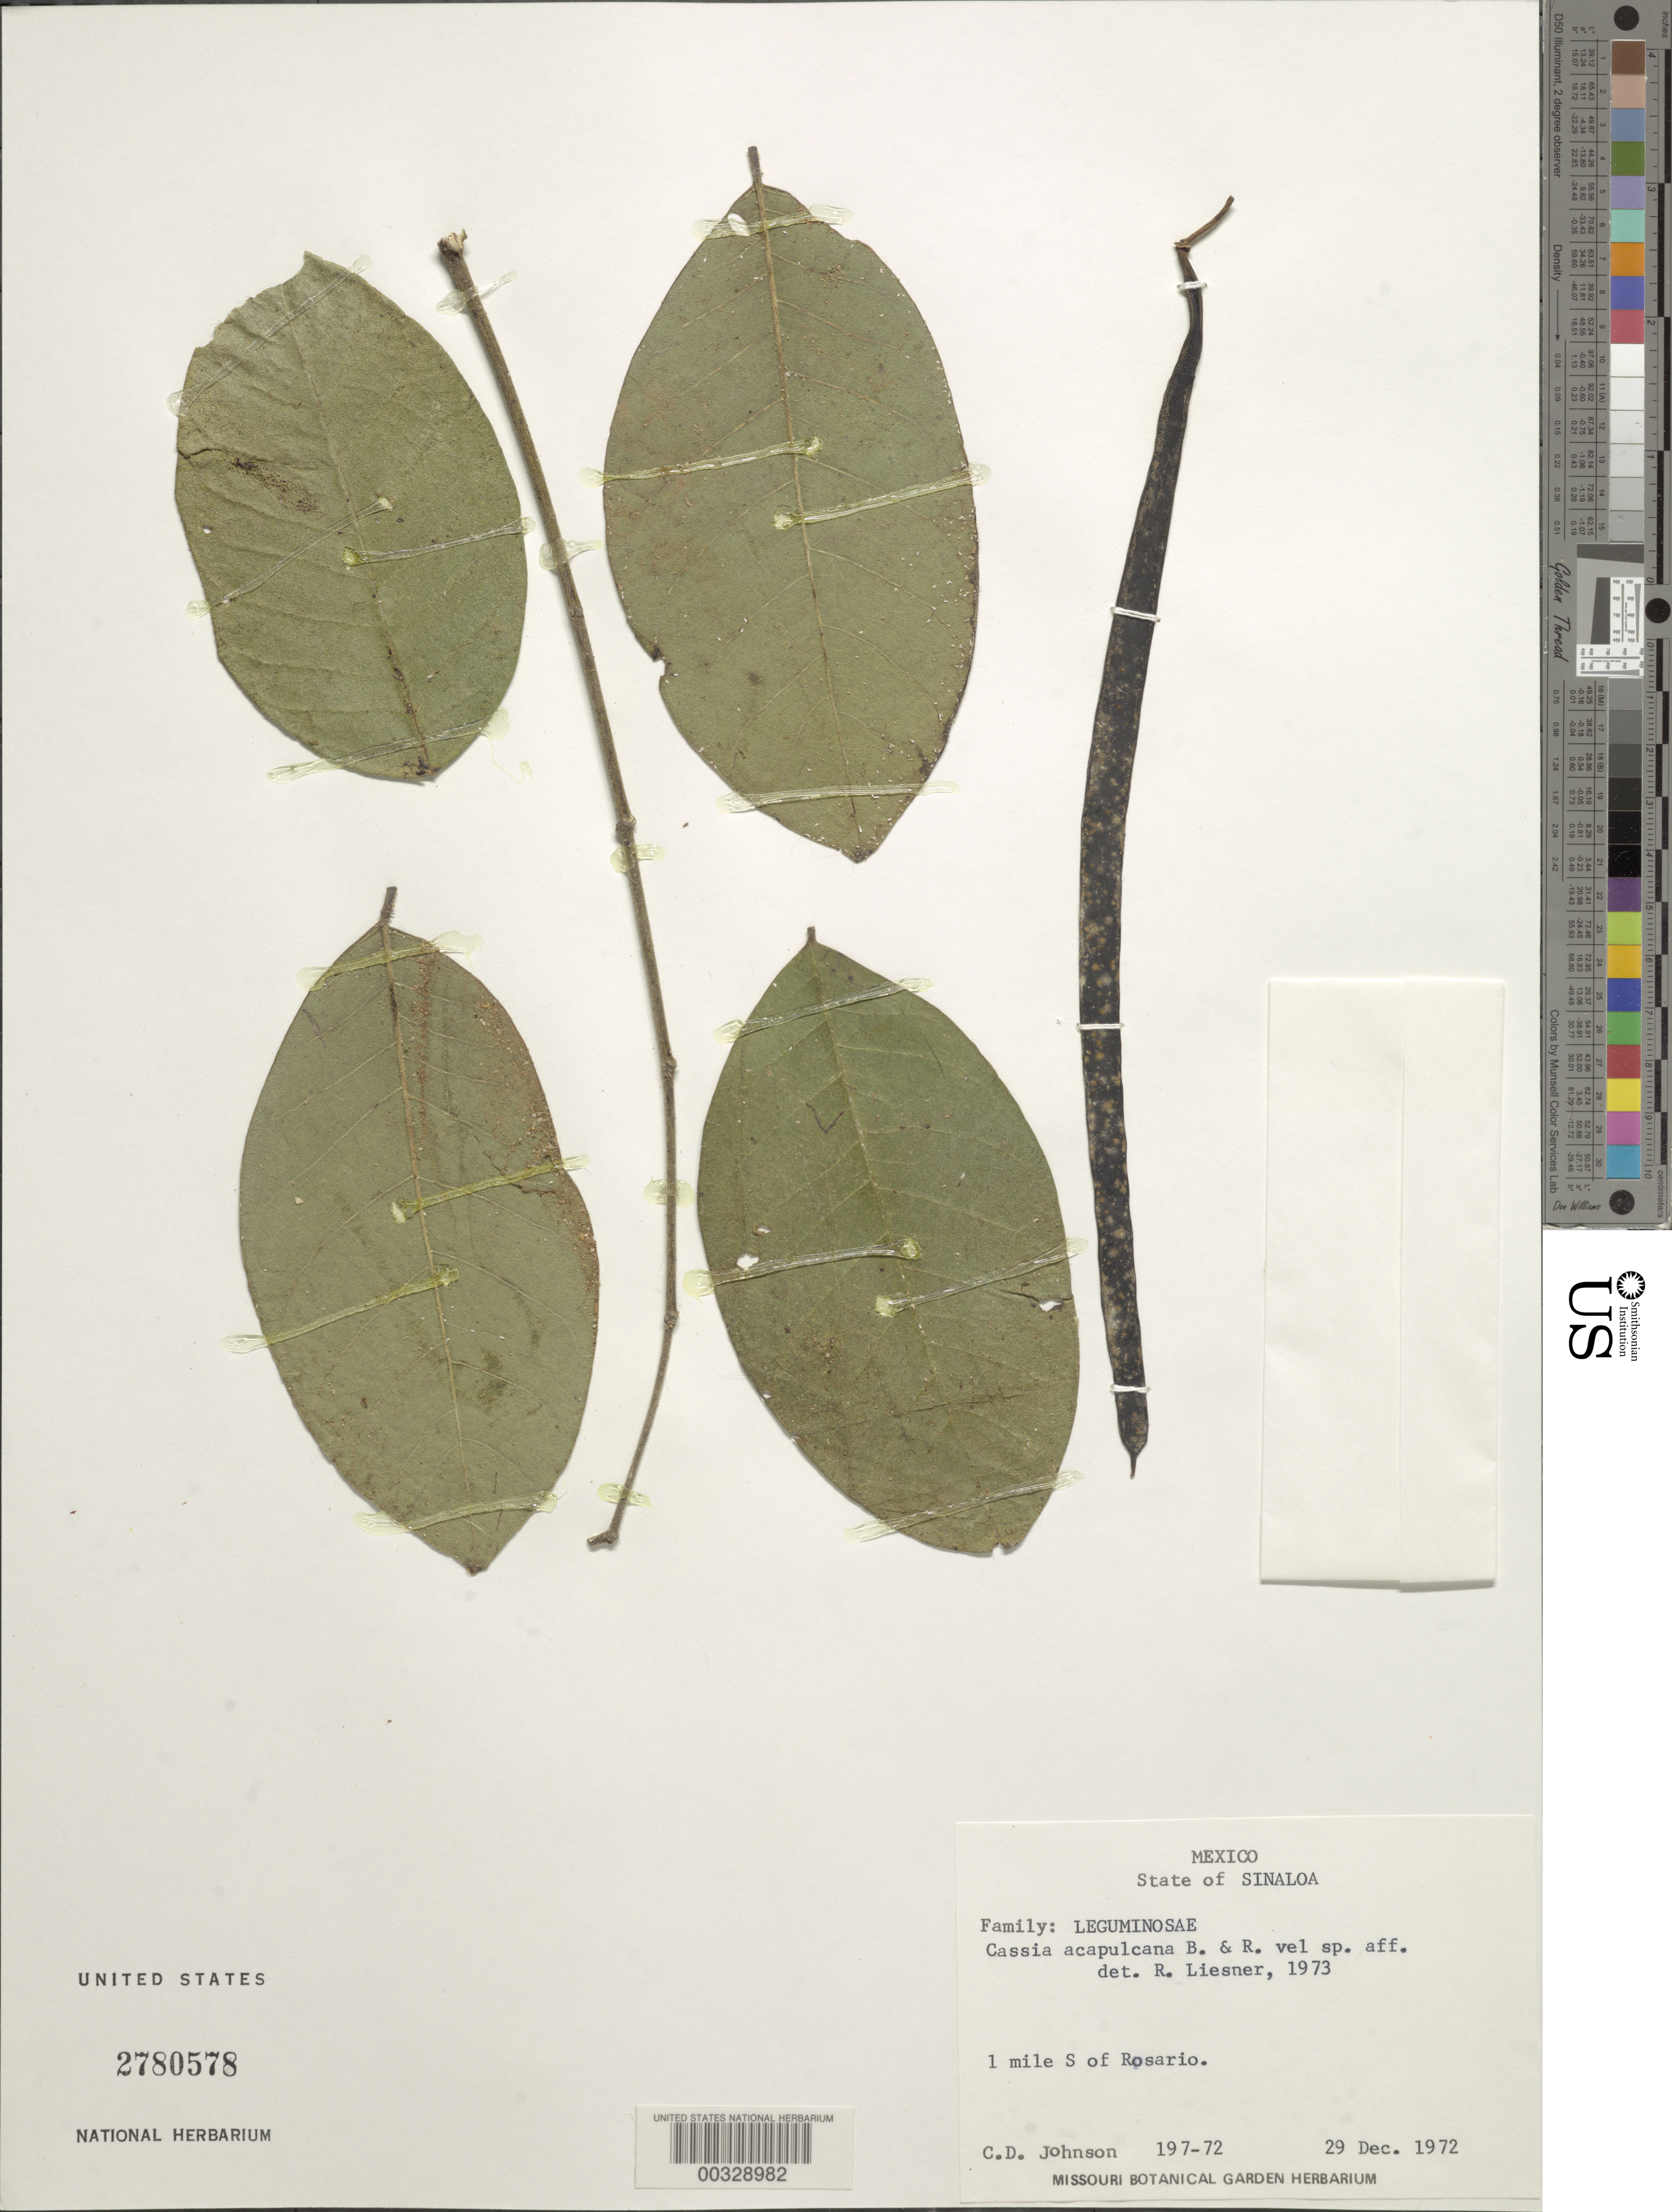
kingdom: Plantae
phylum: Tracheophyta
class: Magnoliopsida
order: Fabales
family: Fabaceae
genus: Senna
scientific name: Senna mollissima var. glabrata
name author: (Benth.) H.S. Irwin & Barneby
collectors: C. D. Johnson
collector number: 197-72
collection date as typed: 29 Dec 1972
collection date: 1972-12-29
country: Mexico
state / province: Sinaloa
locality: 1 mi S of Rosario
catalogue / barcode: US 2780578